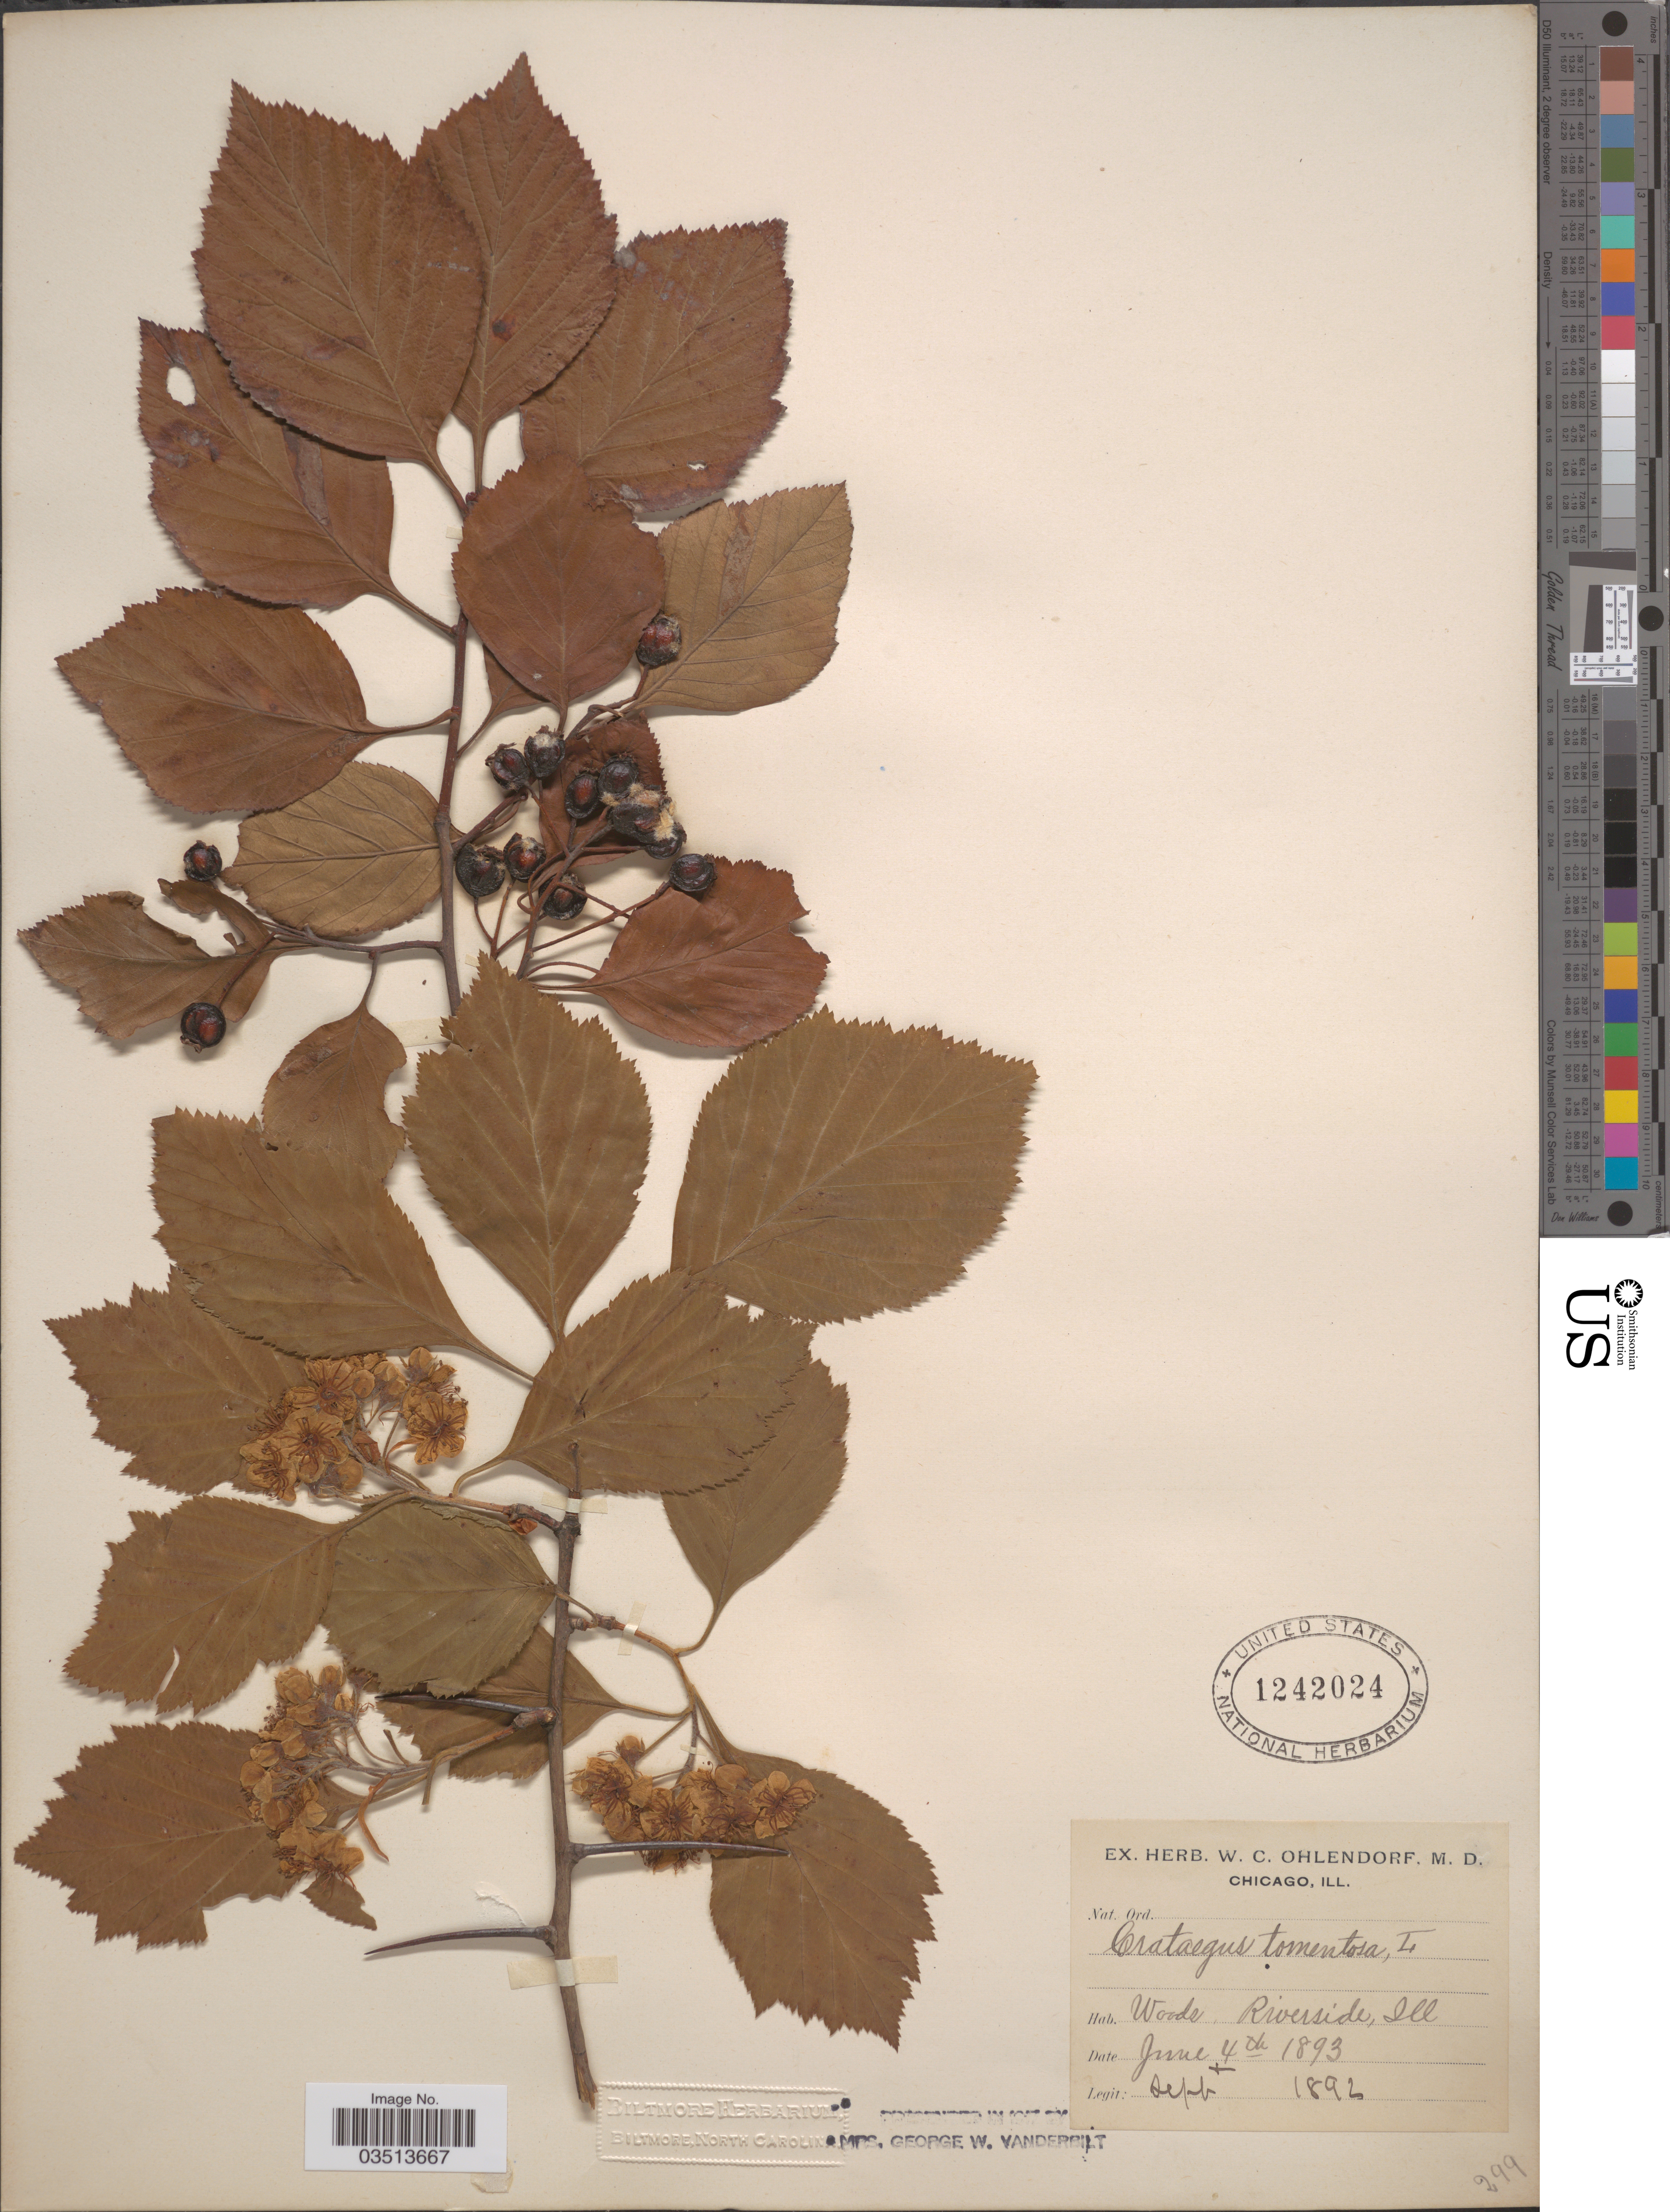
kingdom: Plantae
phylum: Tracheophyta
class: Magnoliopsida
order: Rosales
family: Rosaceae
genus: Crataegus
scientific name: Crataegus calpodendron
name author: (Ehrh.) Medik.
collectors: ex herb. W. C. Ohlendorf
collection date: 1892-09/1893-06-04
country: United States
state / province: Illinois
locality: Riverside.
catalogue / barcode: US 1242024